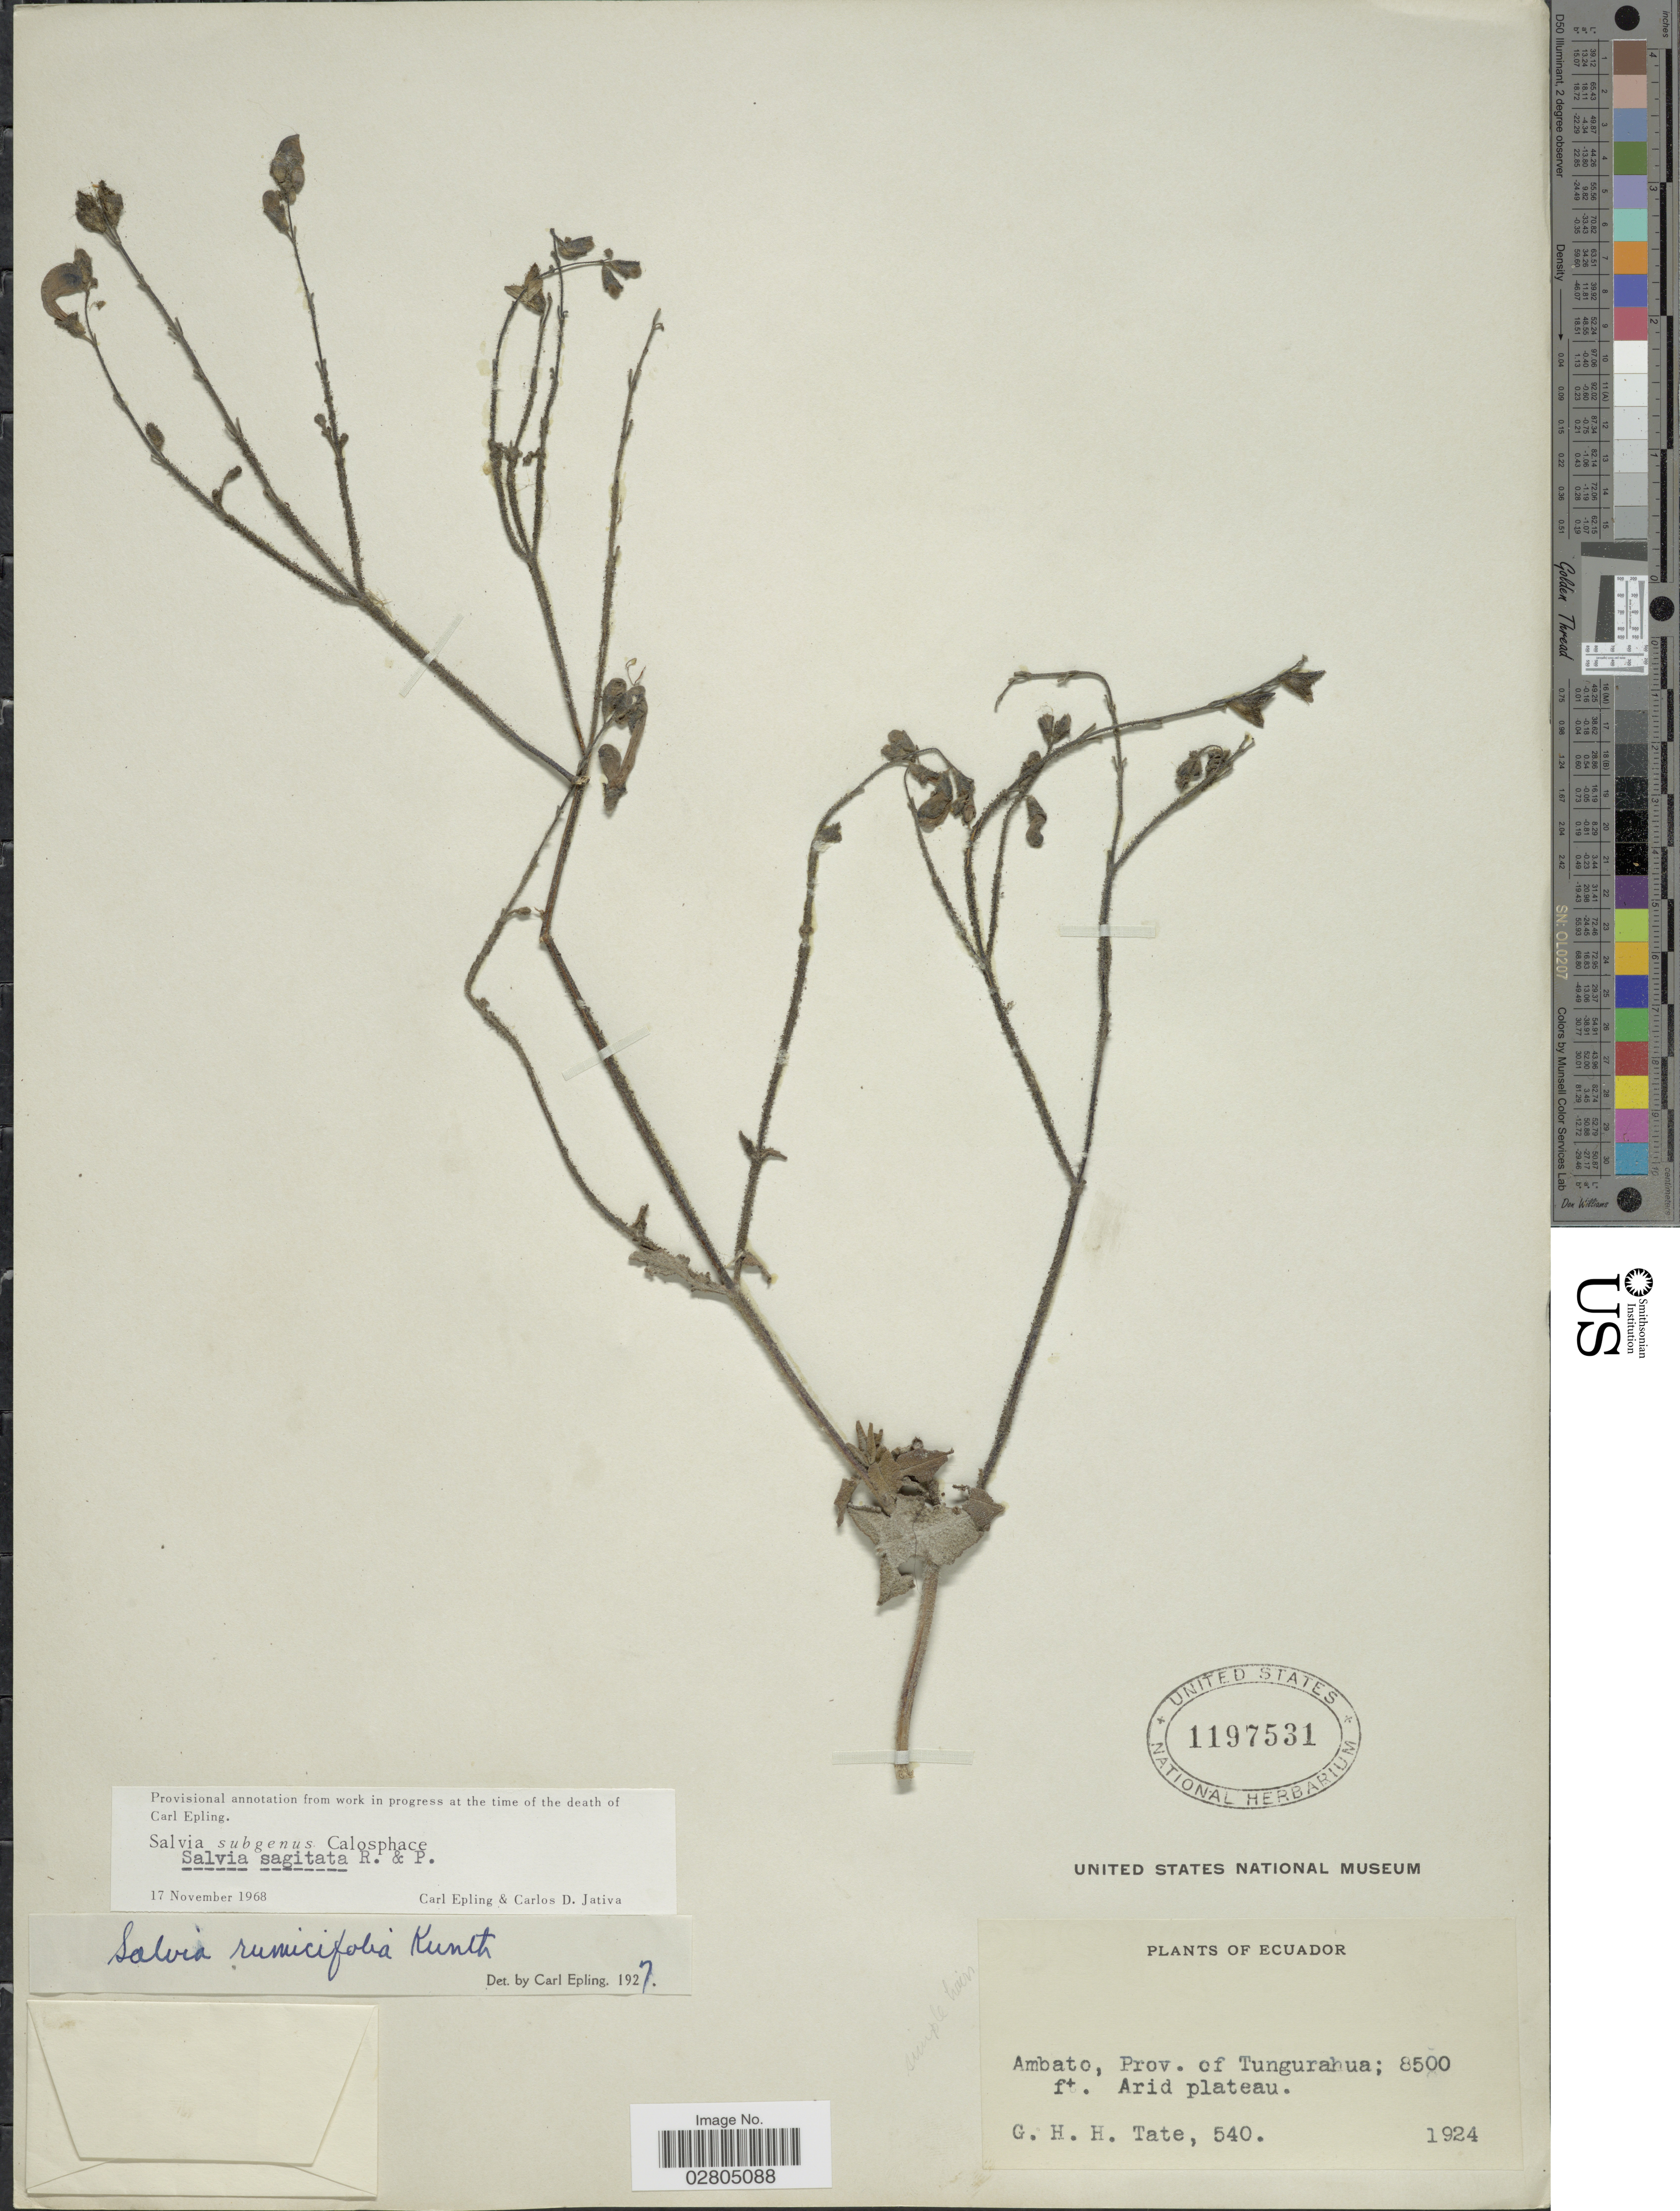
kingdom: Plantae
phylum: Tracheophyta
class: Magnoliopsida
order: Lamiales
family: Lamiaceae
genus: Salvia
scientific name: Salvia sagittata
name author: Ruiz & Pav.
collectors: G. H. H.Tate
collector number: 540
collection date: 1924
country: Ecuador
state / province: Tungurahua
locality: Ambato, Prov. of Tungurahua ft Arid plateau.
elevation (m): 2591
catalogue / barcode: US 1197531